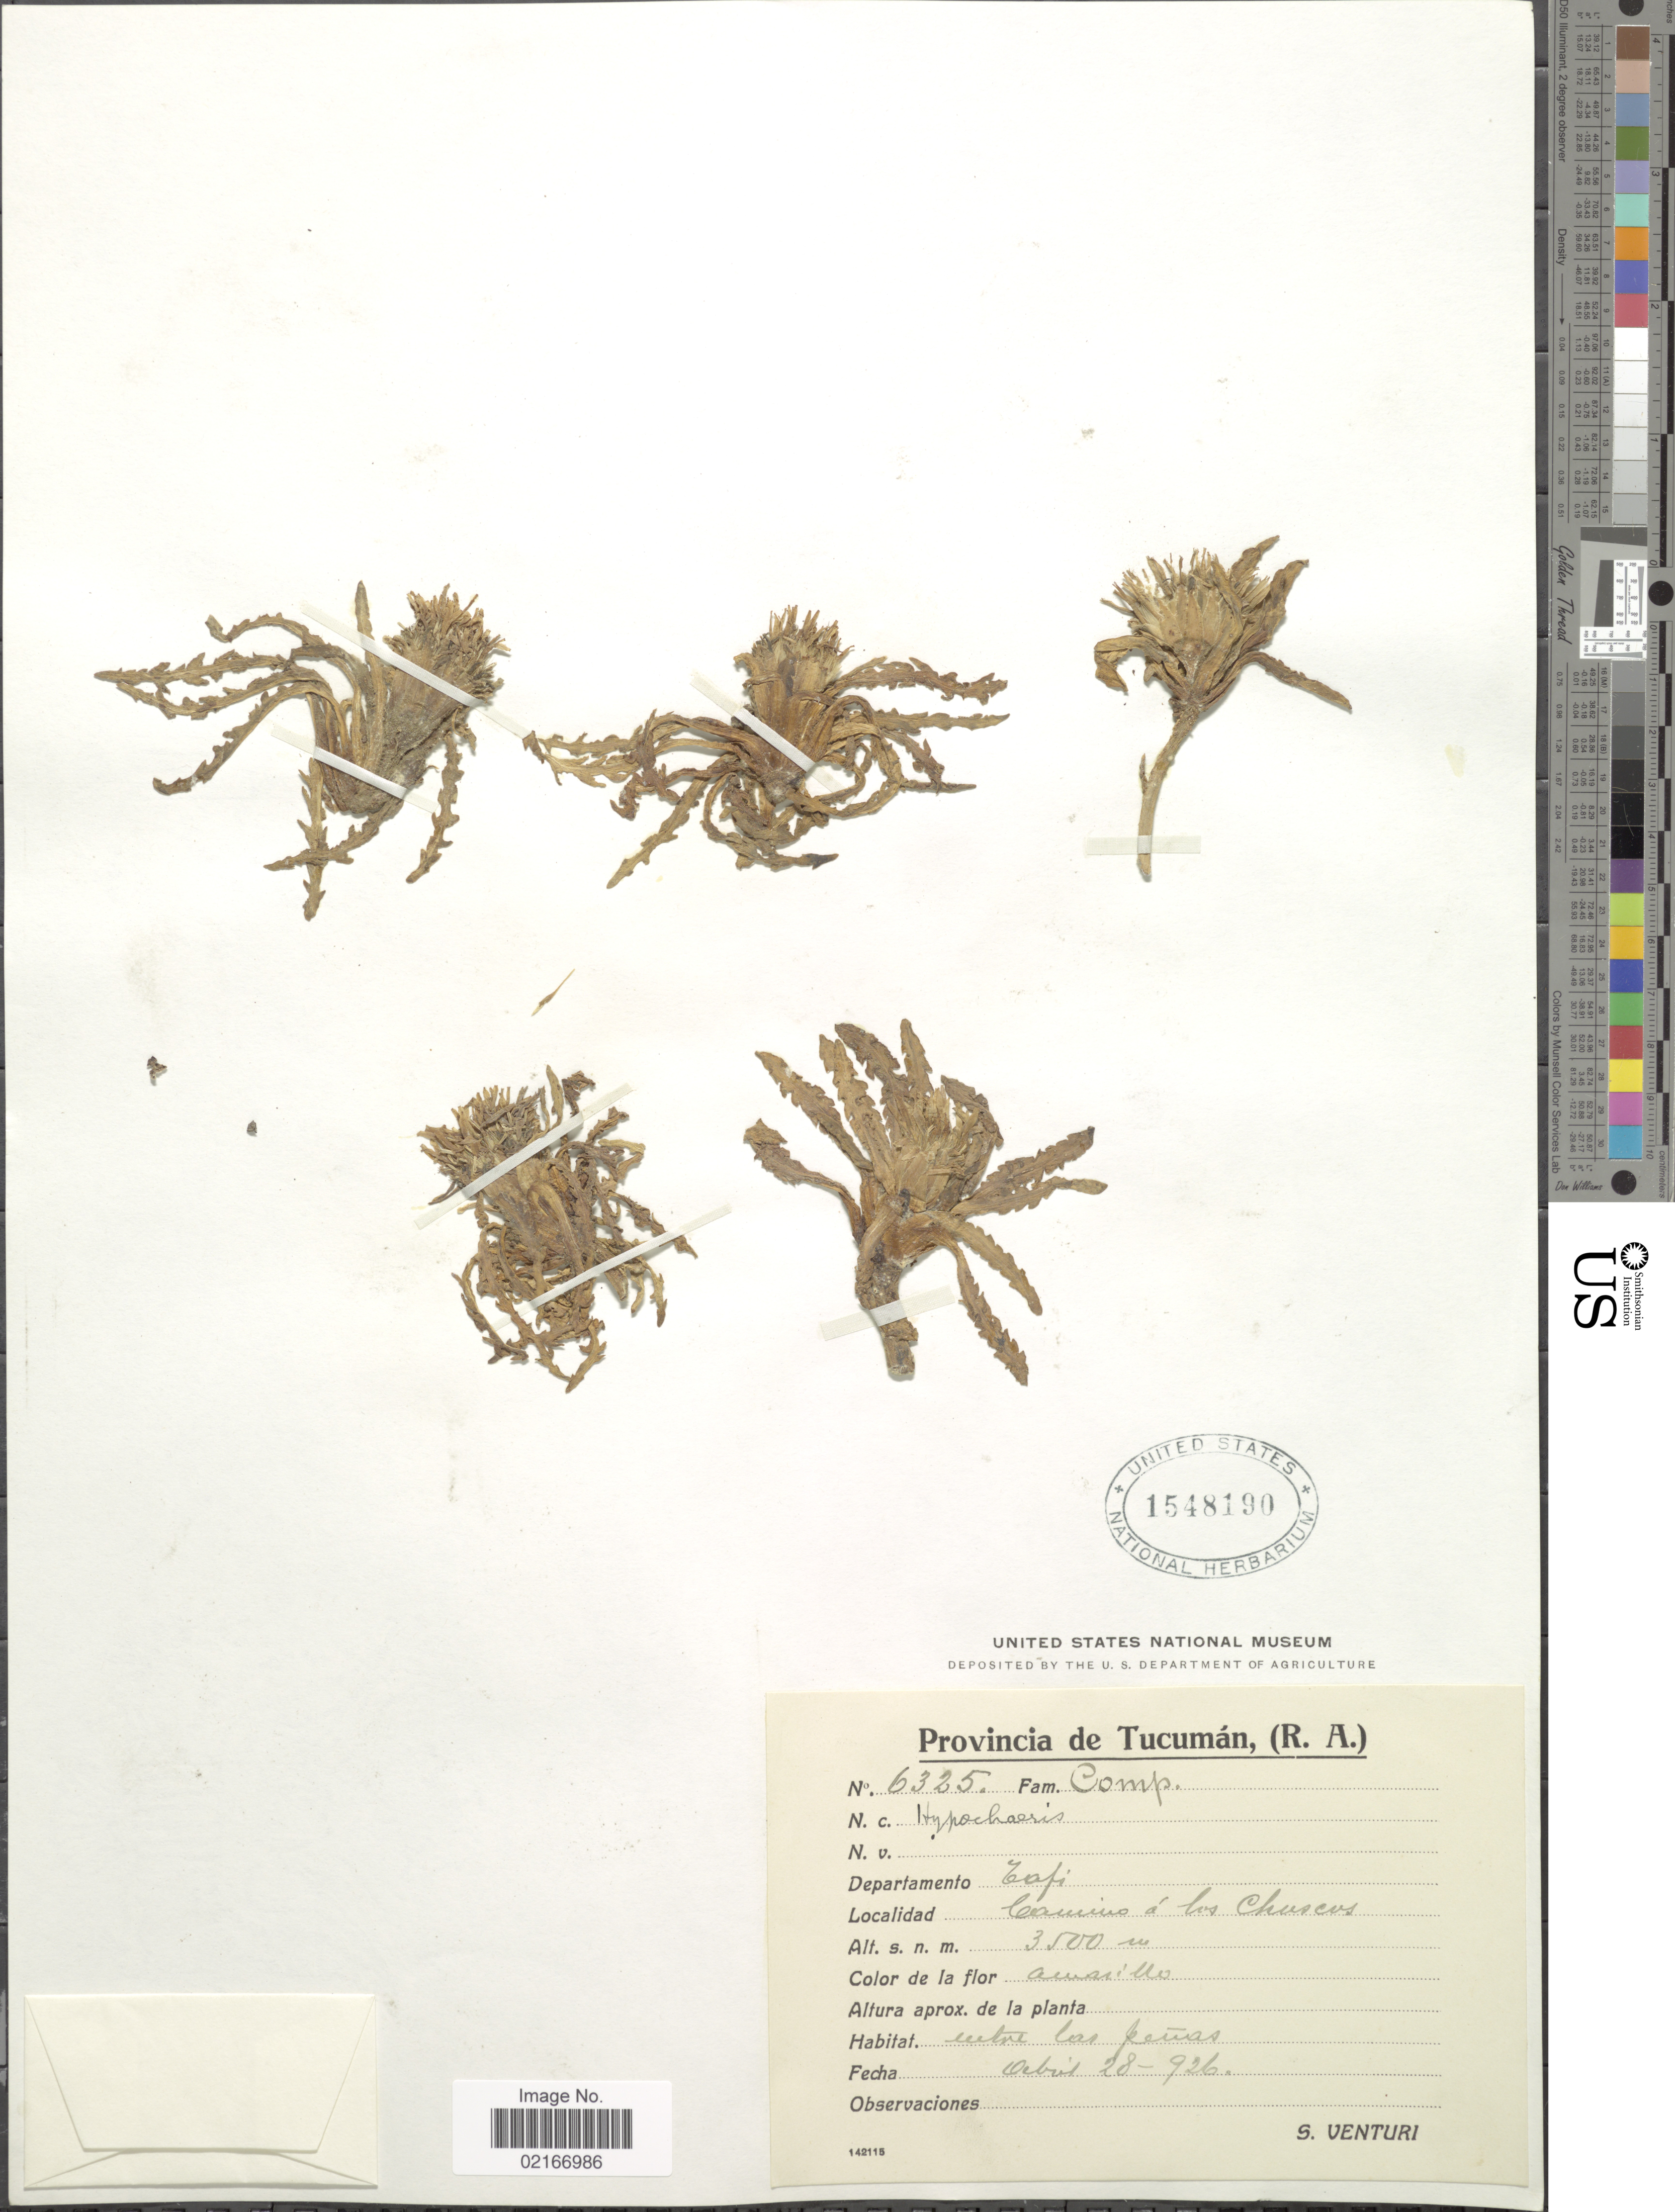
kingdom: Plantae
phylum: Tracheophyta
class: Magnoliopsida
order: Asterales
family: Asteraceae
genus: Hypochaeris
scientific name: Hypochaeris sp.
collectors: S. Venturi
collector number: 6325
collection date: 1926-04-28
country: Argentina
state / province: Tucumán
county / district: Tafí Viejo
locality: Road to Los Chuscos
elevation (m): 3500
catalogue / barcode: US 1548190